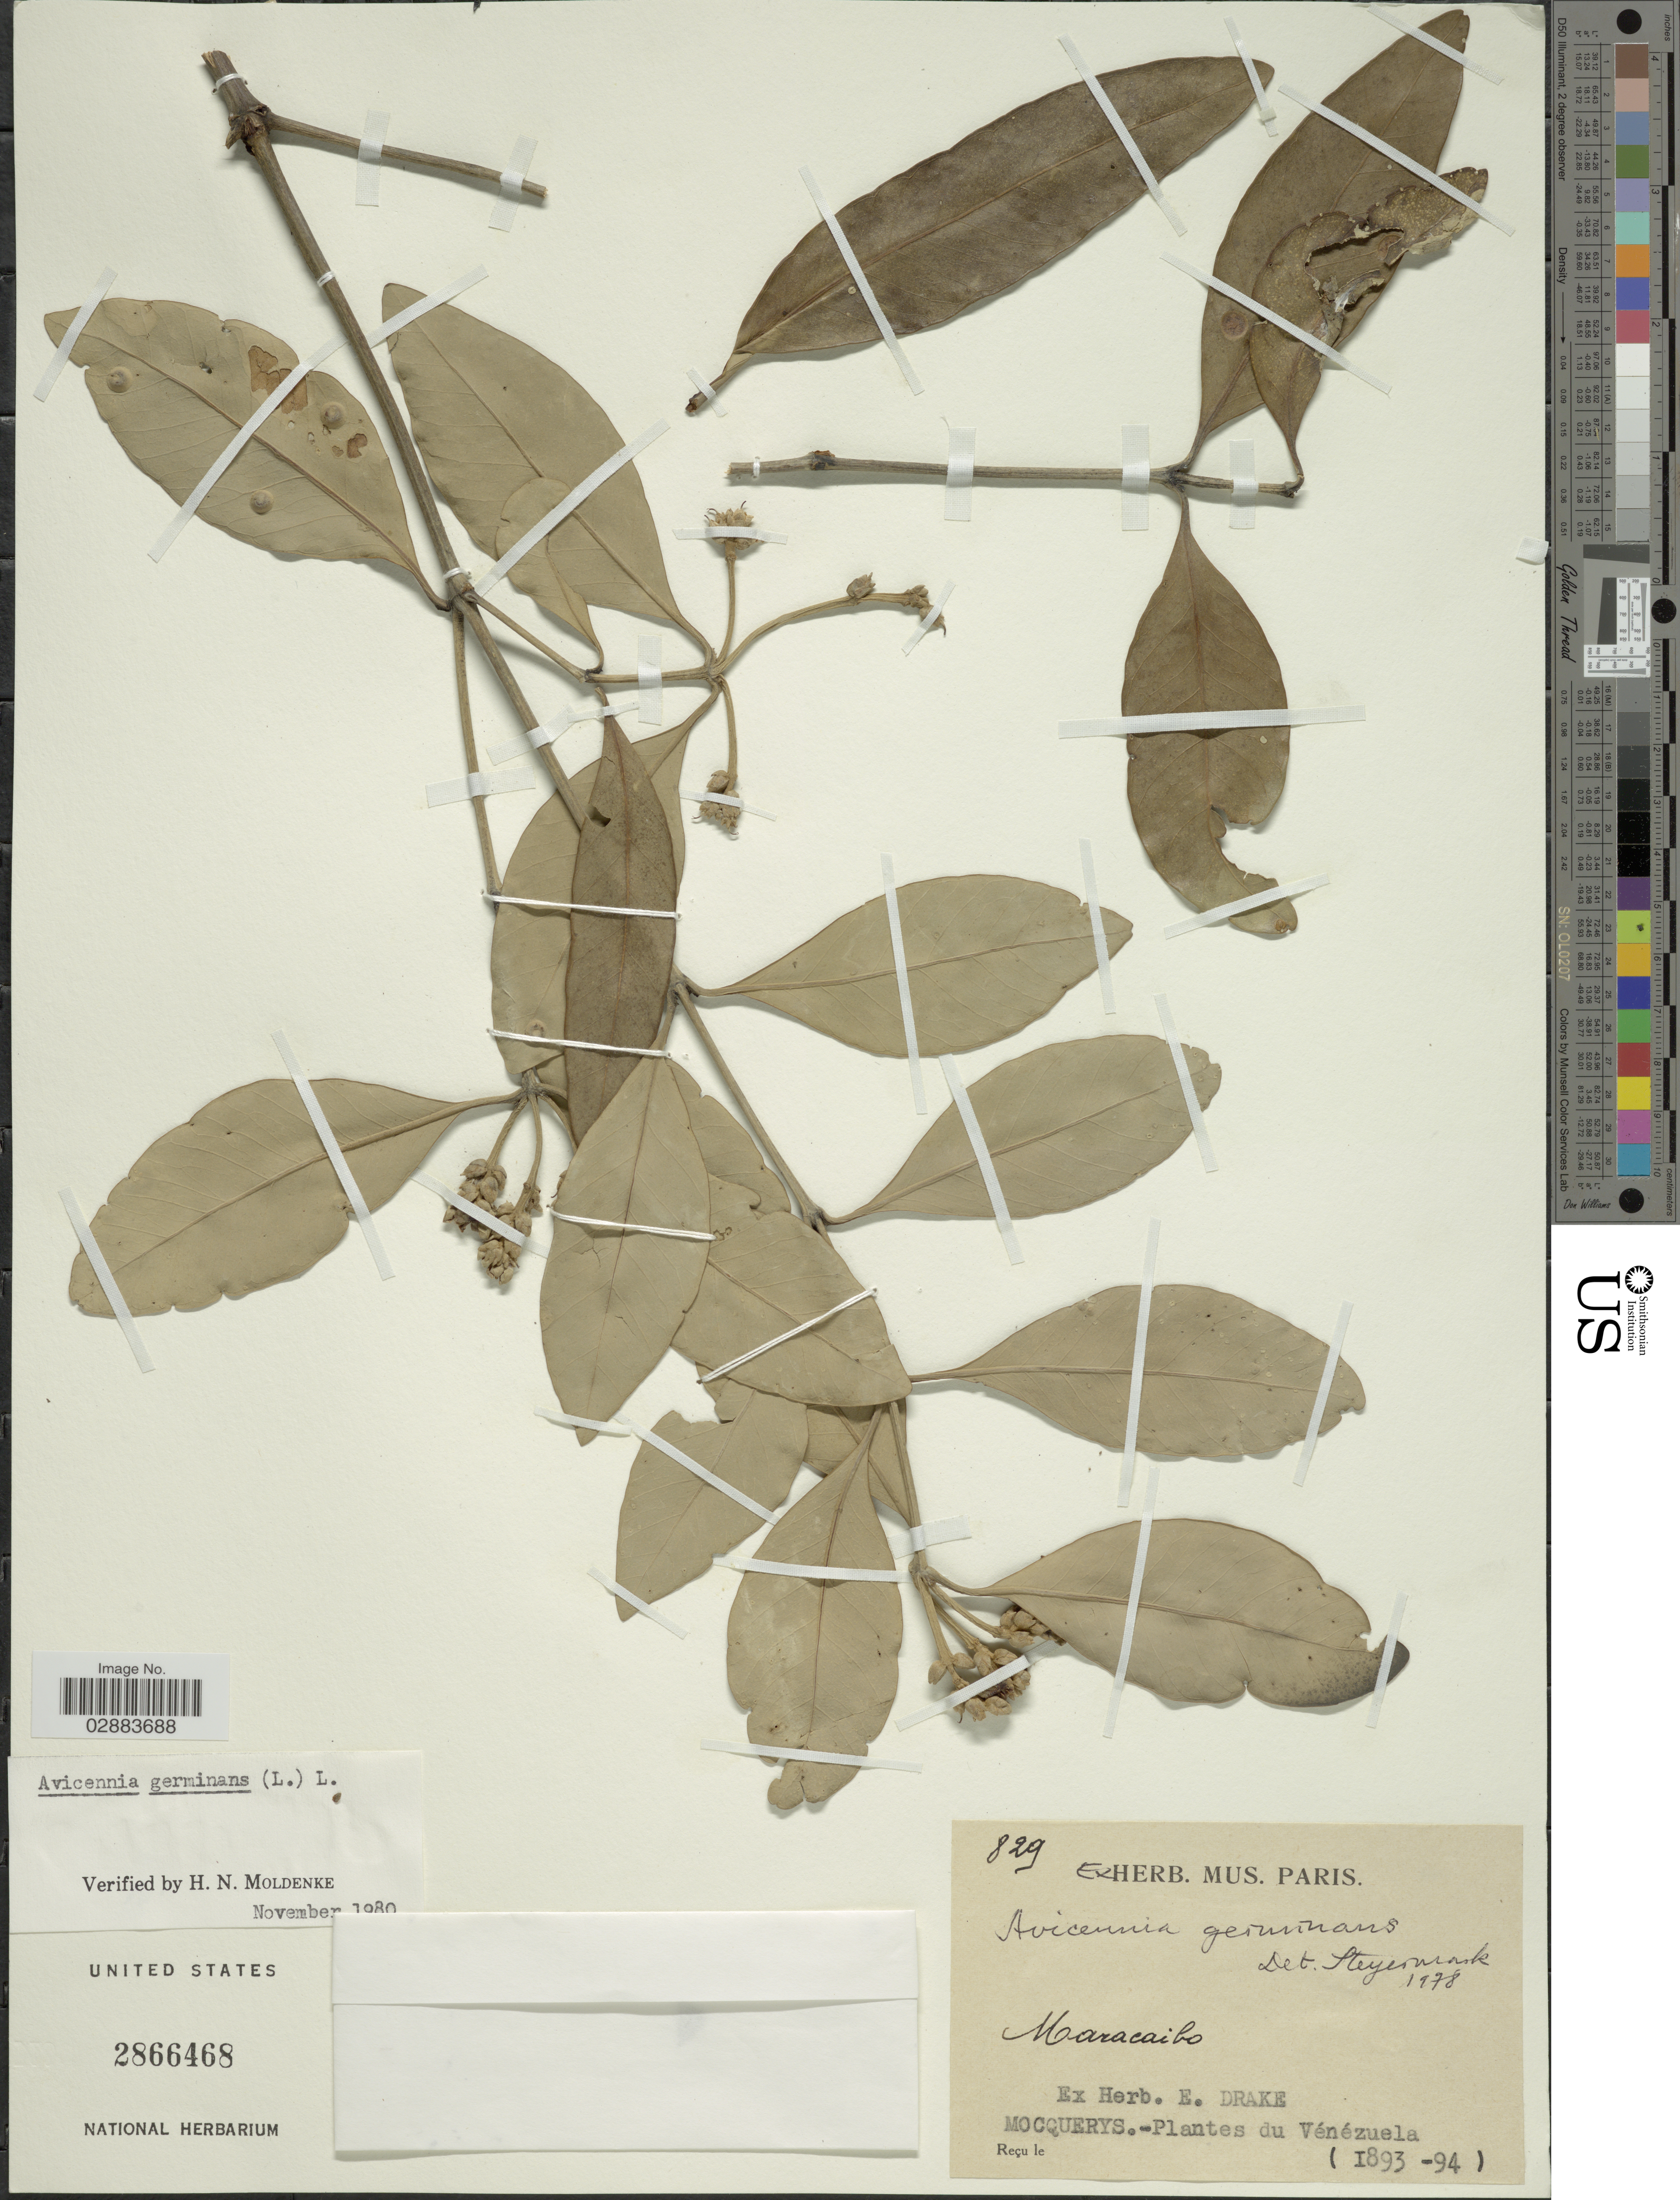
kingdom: Plantae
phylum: Tracheophyta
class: Magnoliopsida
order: Lamiales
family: Acanthaceae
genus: Avicennia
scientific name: Avicennia germinans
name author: (L.) L.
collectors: A. Mocquerys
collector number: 829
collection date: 1893/1894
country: Venezuela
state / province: Zulia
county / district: Maracaibo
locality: Maracaibo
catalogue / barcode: US 2866468